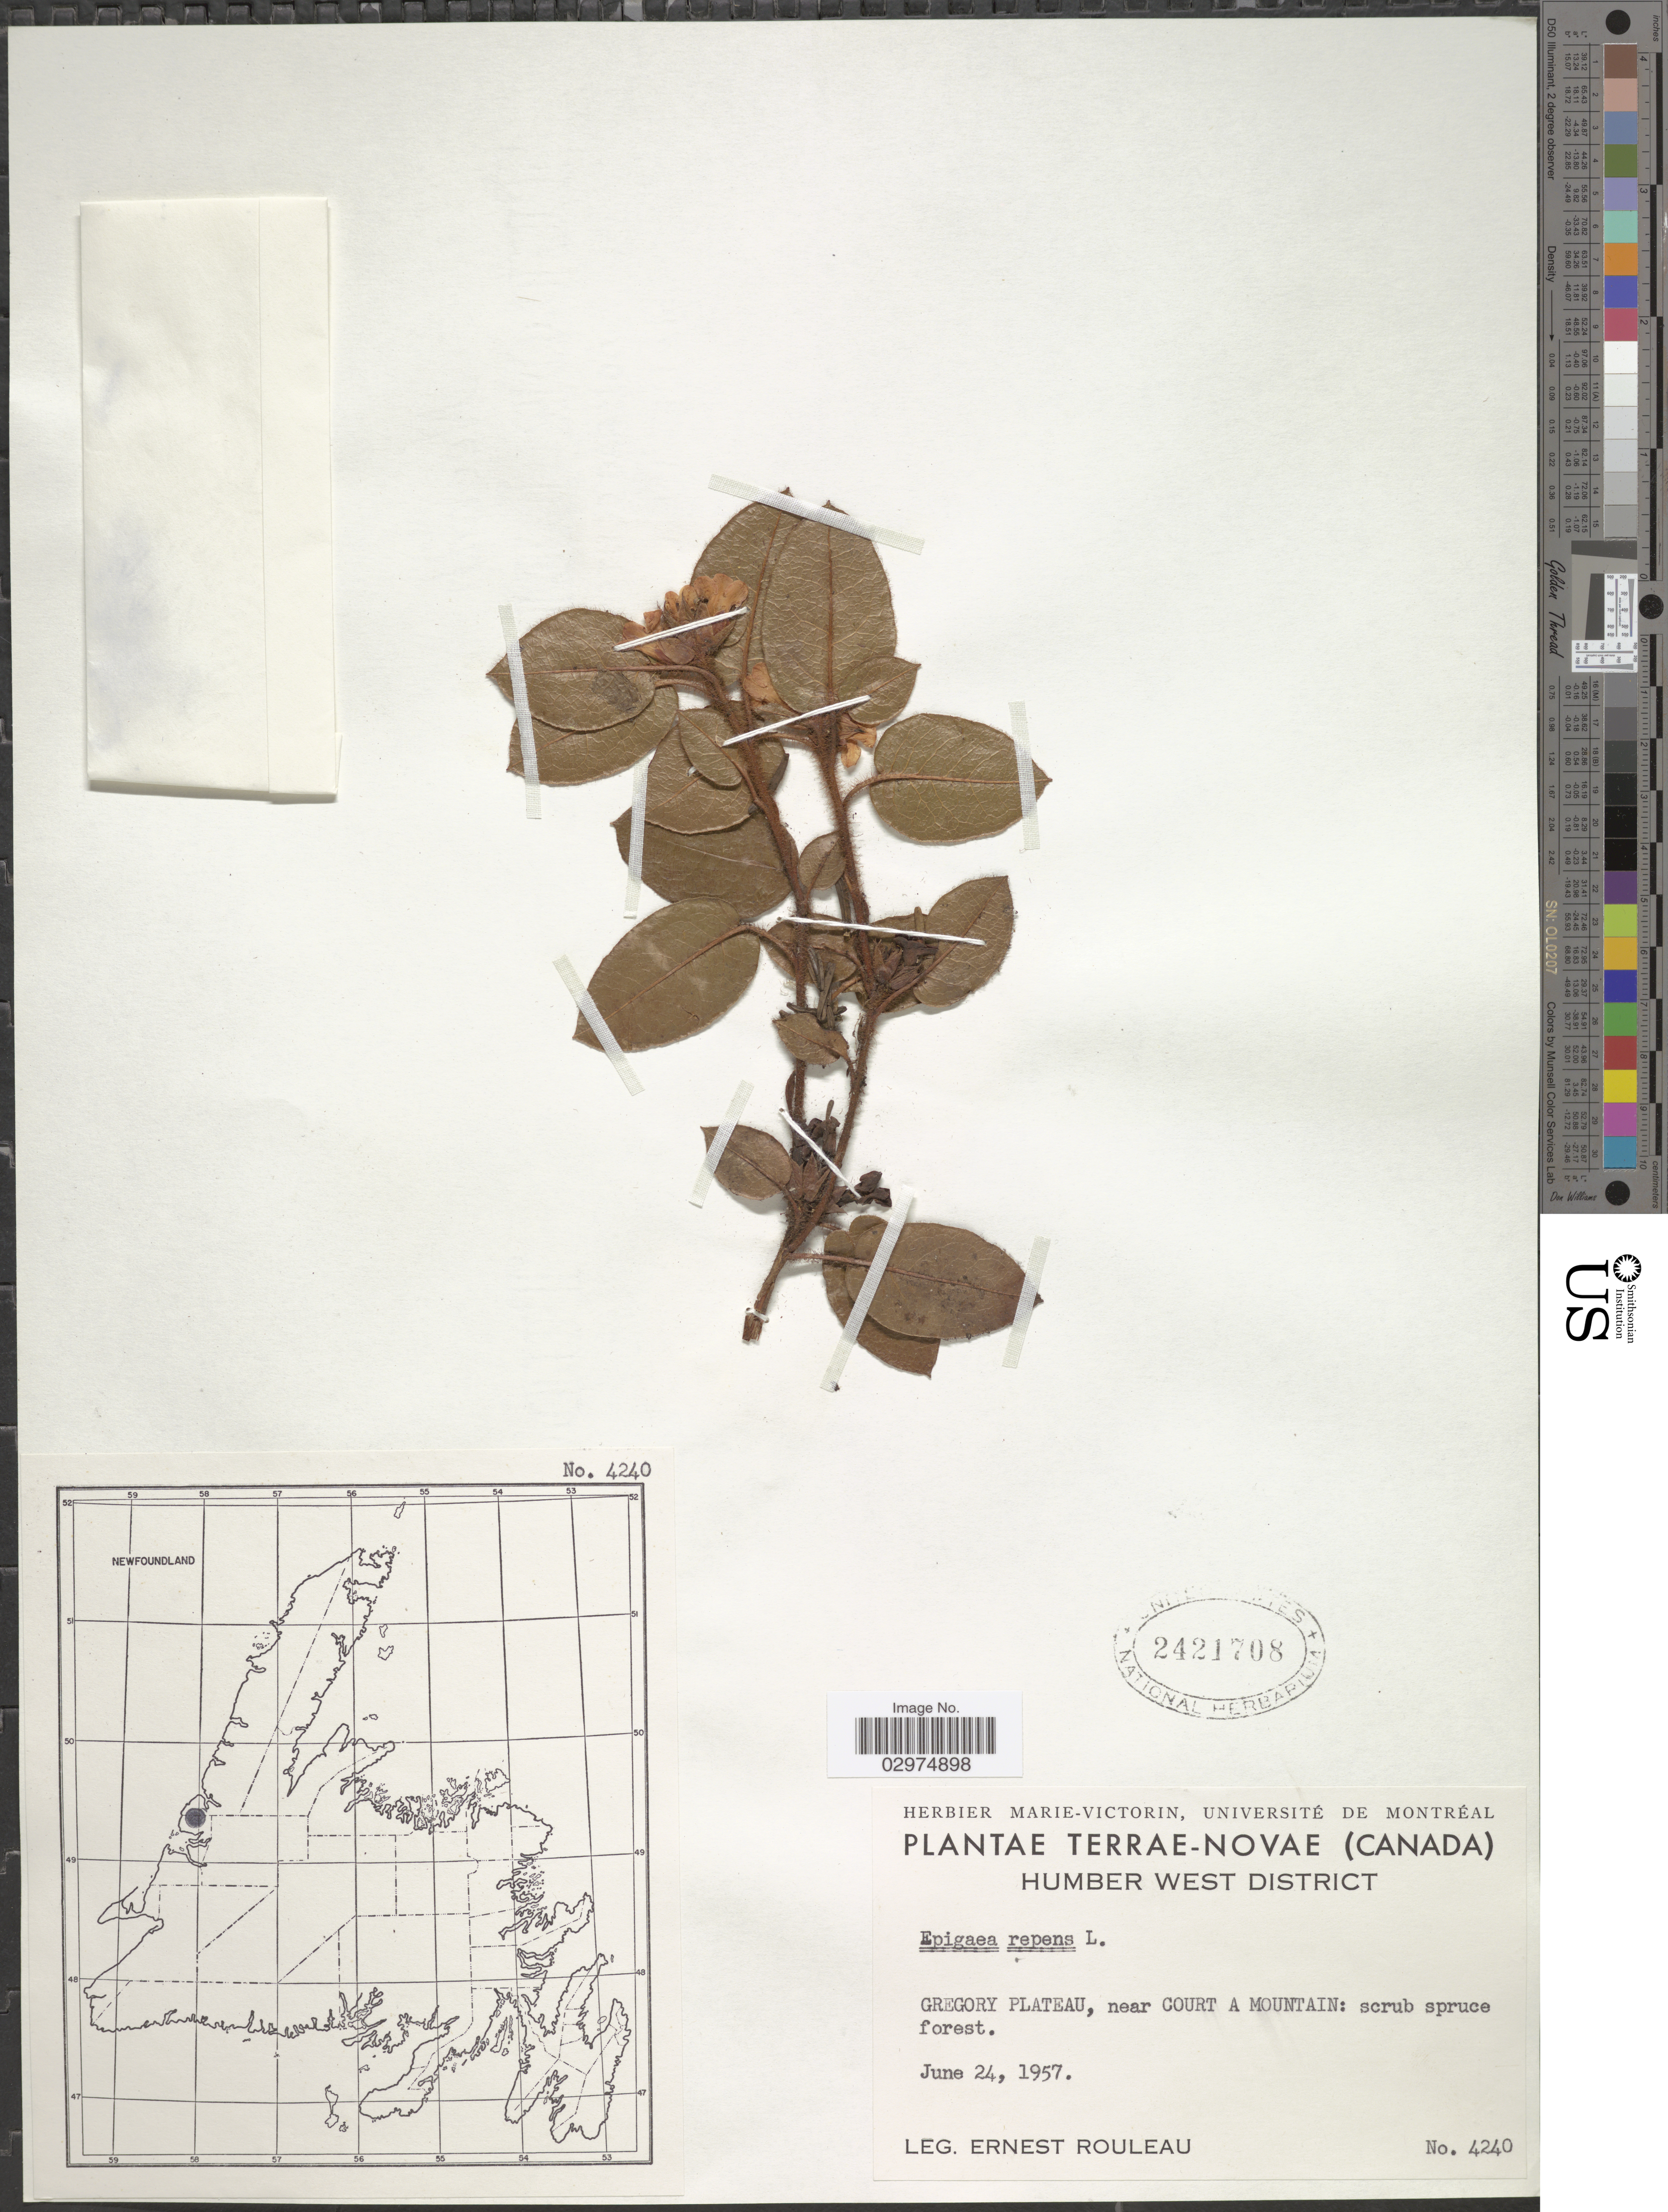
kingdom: Plantae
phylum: Tracheophyta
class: Magnoliopsida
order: Ericales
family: Ericaceae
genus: Epigaea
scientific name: Epigaea repens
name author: L.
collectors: J. Rouleau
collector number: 4240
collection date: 1957-06-24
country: Canada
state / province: Newfoundland and Labrador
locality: Terrae-Novae. Humber West District. Gregory Plateau, near Court a Mountain.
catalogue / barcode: US 2421708